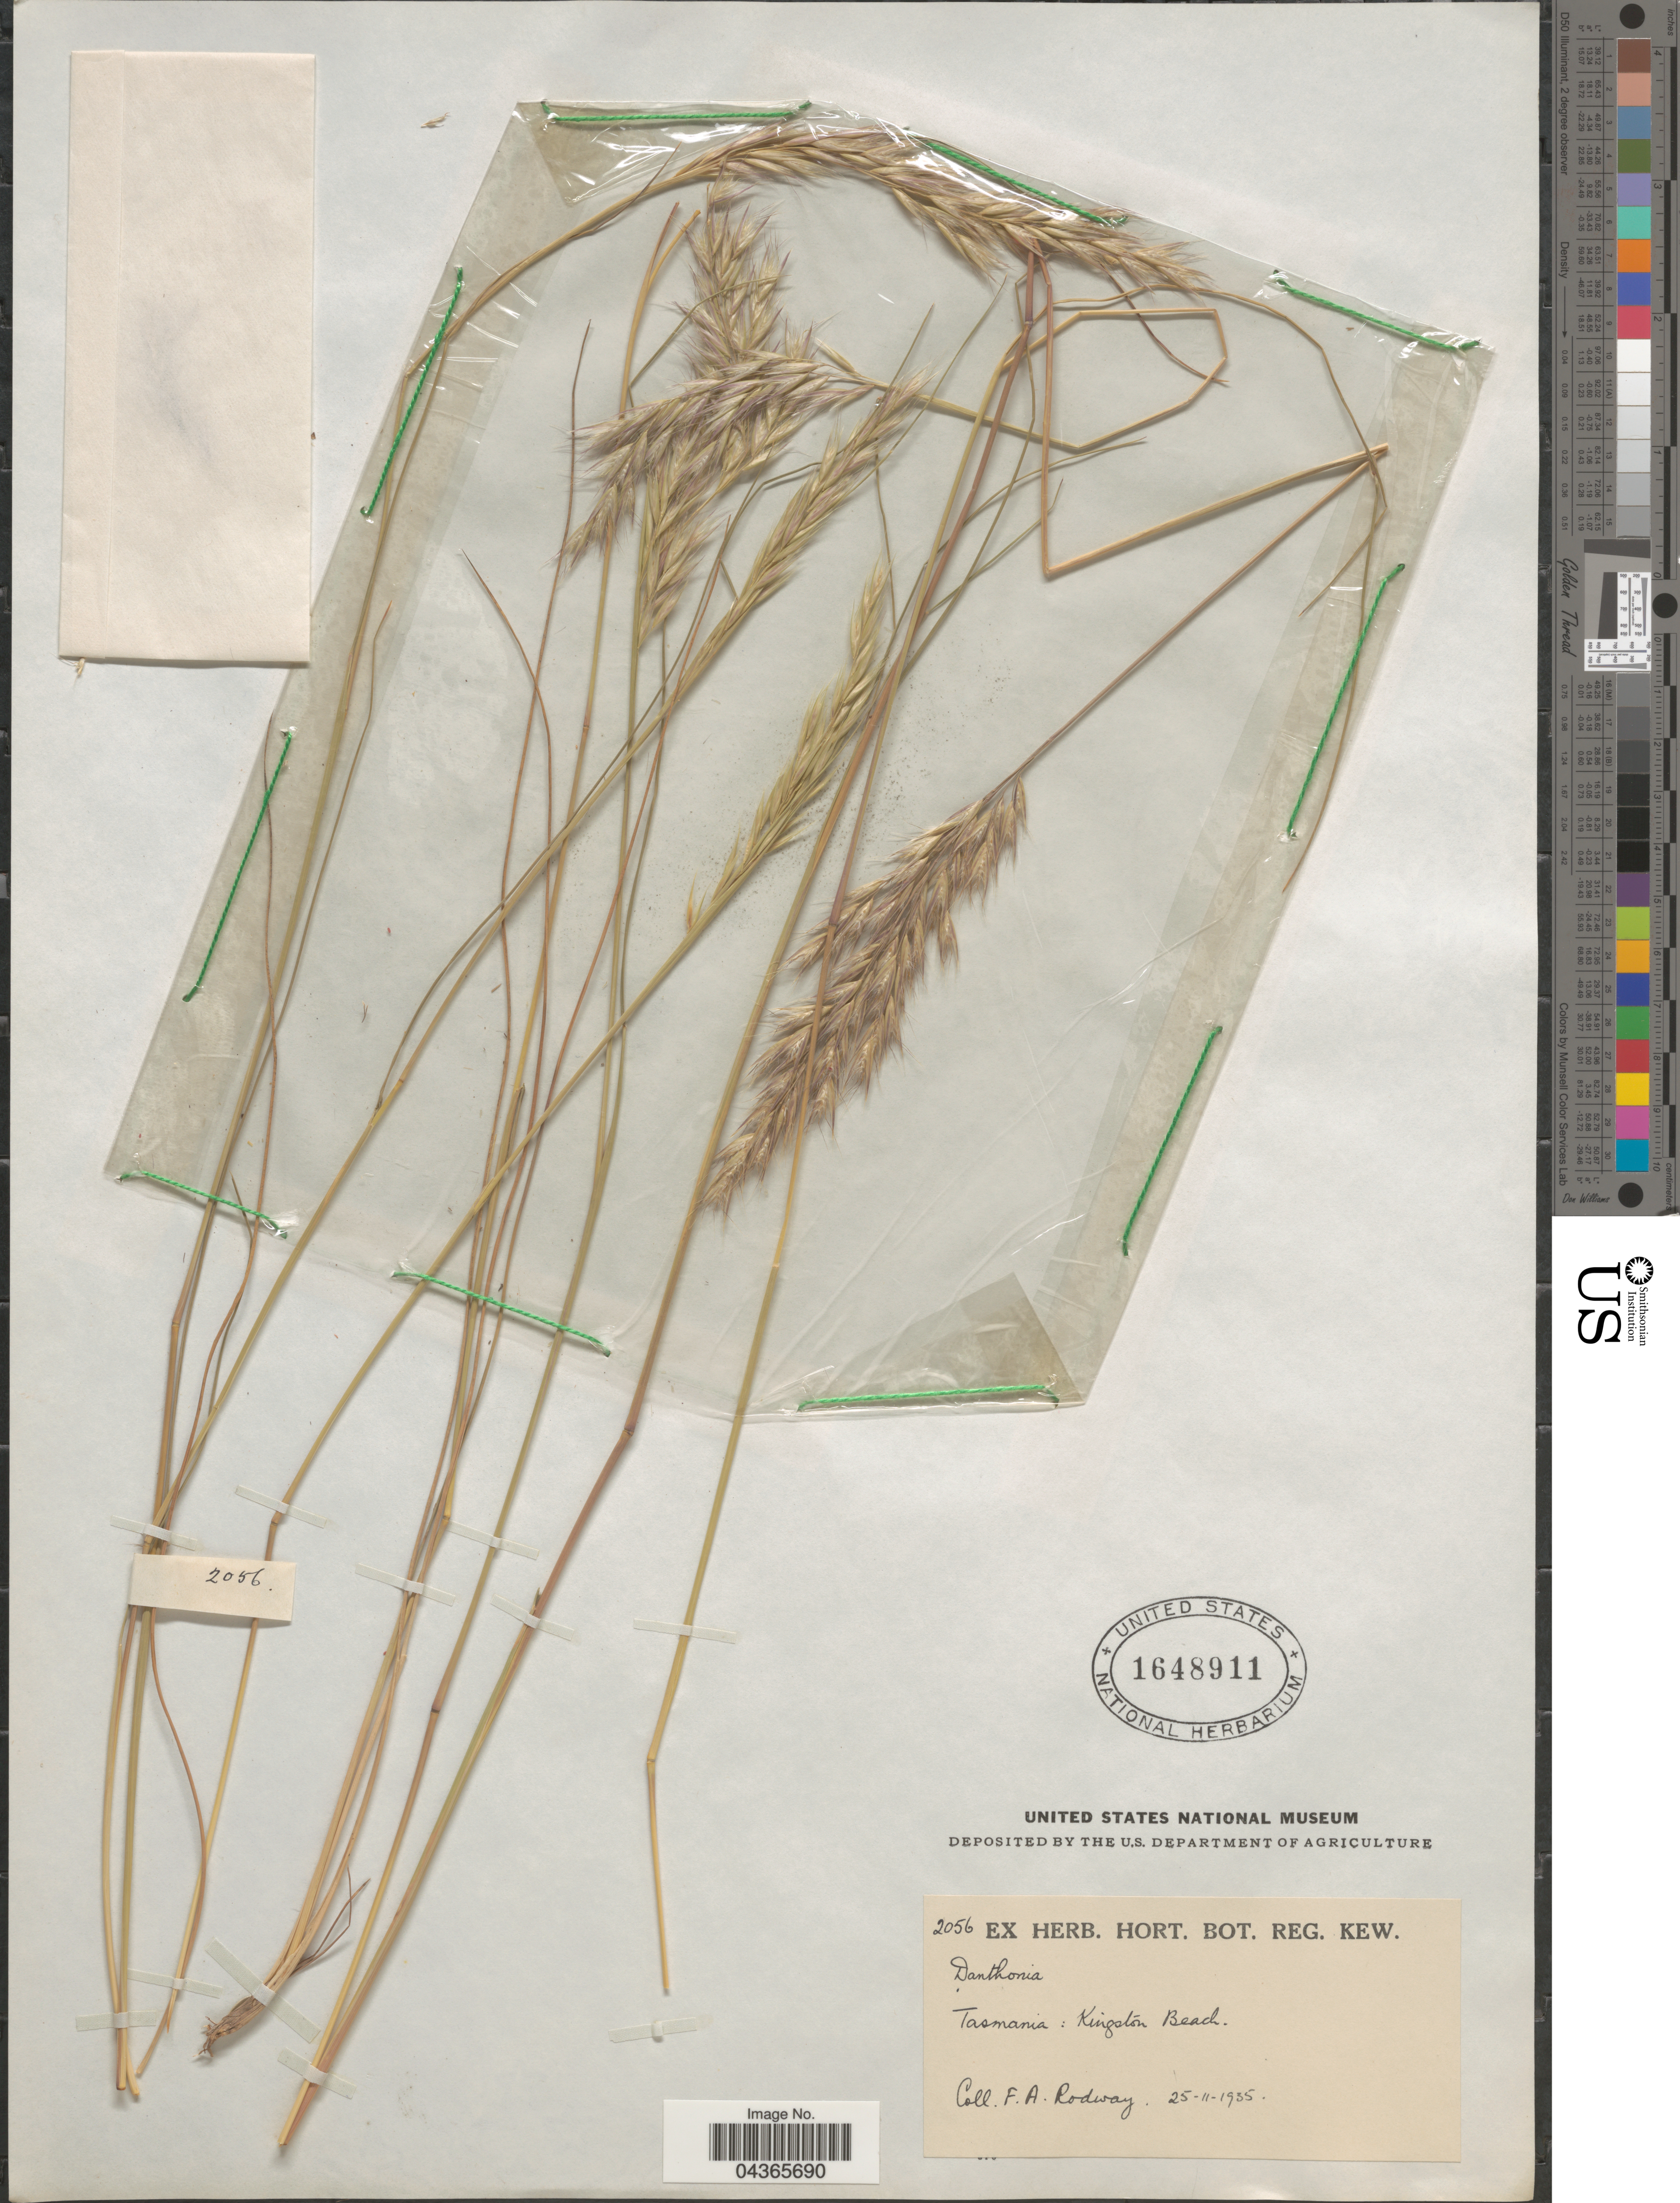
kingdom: Plantae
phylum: Tracheophyta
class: Liliopsida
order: Poales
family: Poaceae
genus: Rytidosperma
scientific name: Rytidosperma sp.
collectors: F. A. Rodway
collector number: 2056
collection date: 1935-11-25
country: Australia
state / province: Tasmania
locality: Kingston Beach.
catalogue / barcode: US 1648911